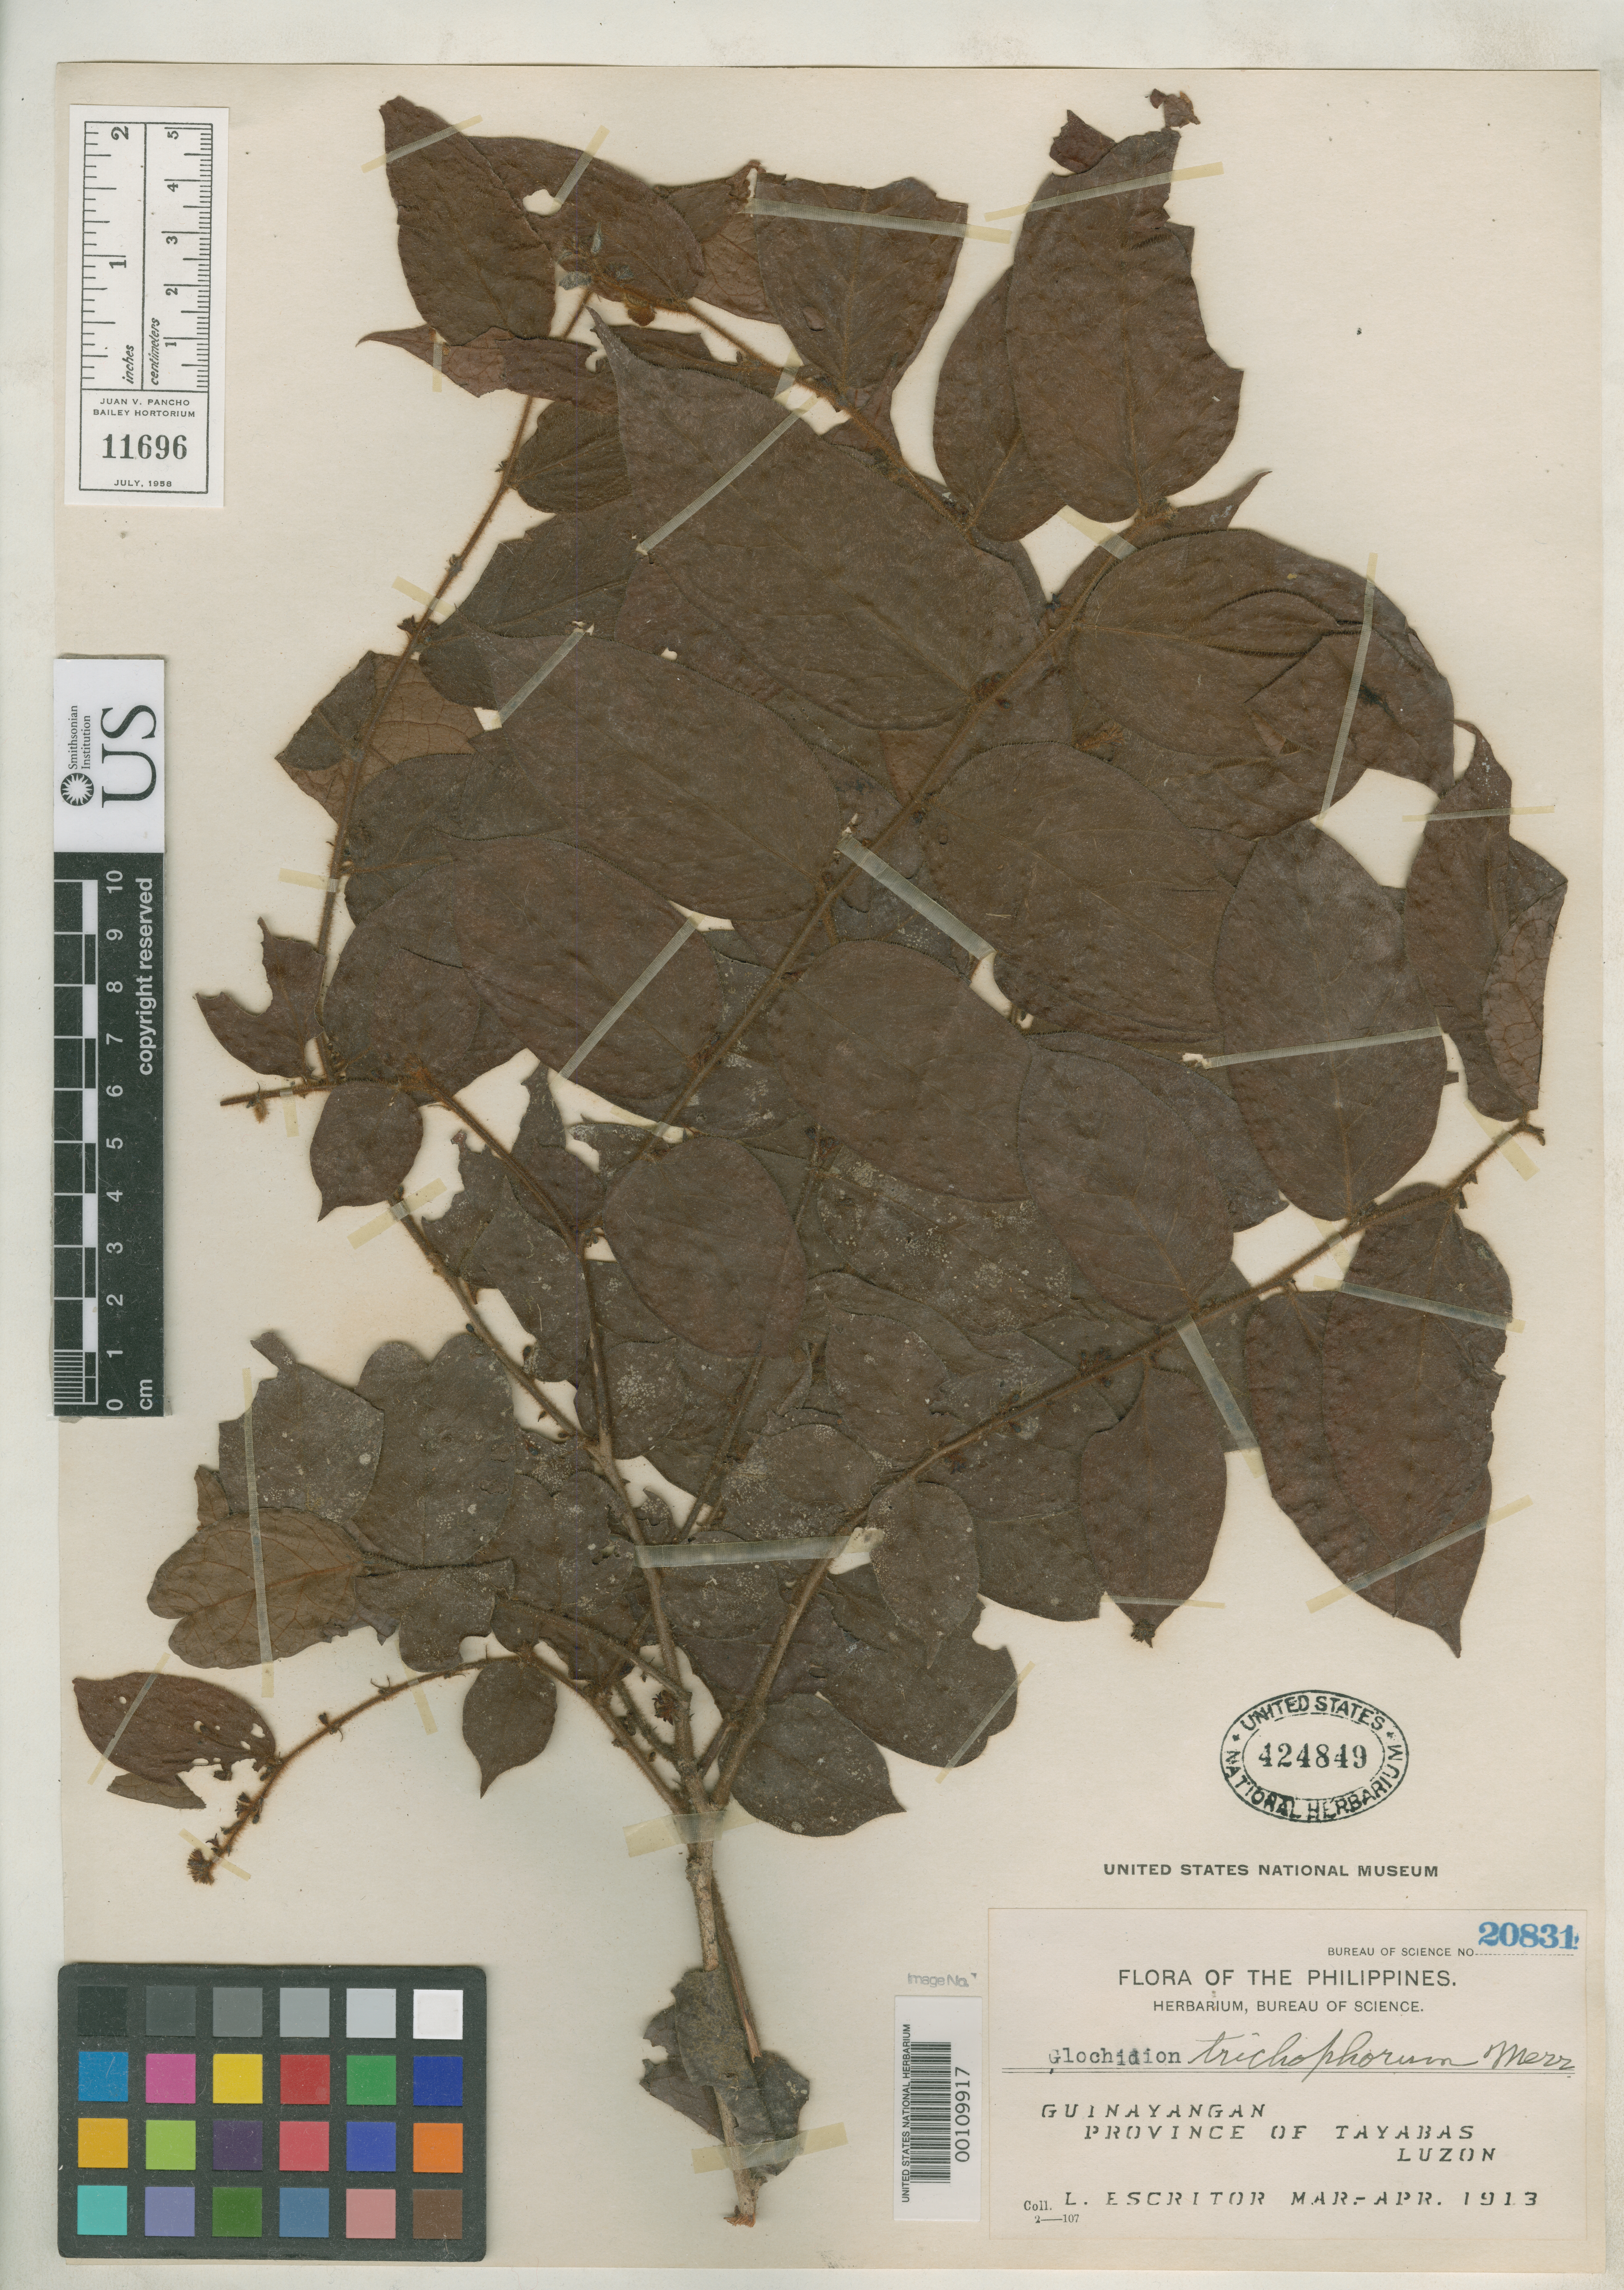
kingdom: Plantae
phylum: Tracheophyta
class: Magnoliopsida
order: Malpighiales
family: Phyllanthaceae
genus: Glochidion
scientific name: Glochidion trichophorum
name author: Merr.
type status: Isotype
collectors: L. Escritor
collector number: Bur. Sci. 20831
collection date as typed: Mar 1913 to -- Apr 1913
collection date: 1913-03/1913-04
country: Philippines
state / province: Calabarzon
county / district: Quezon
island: Luzon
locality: Guinayangan.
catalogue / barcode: US 424849